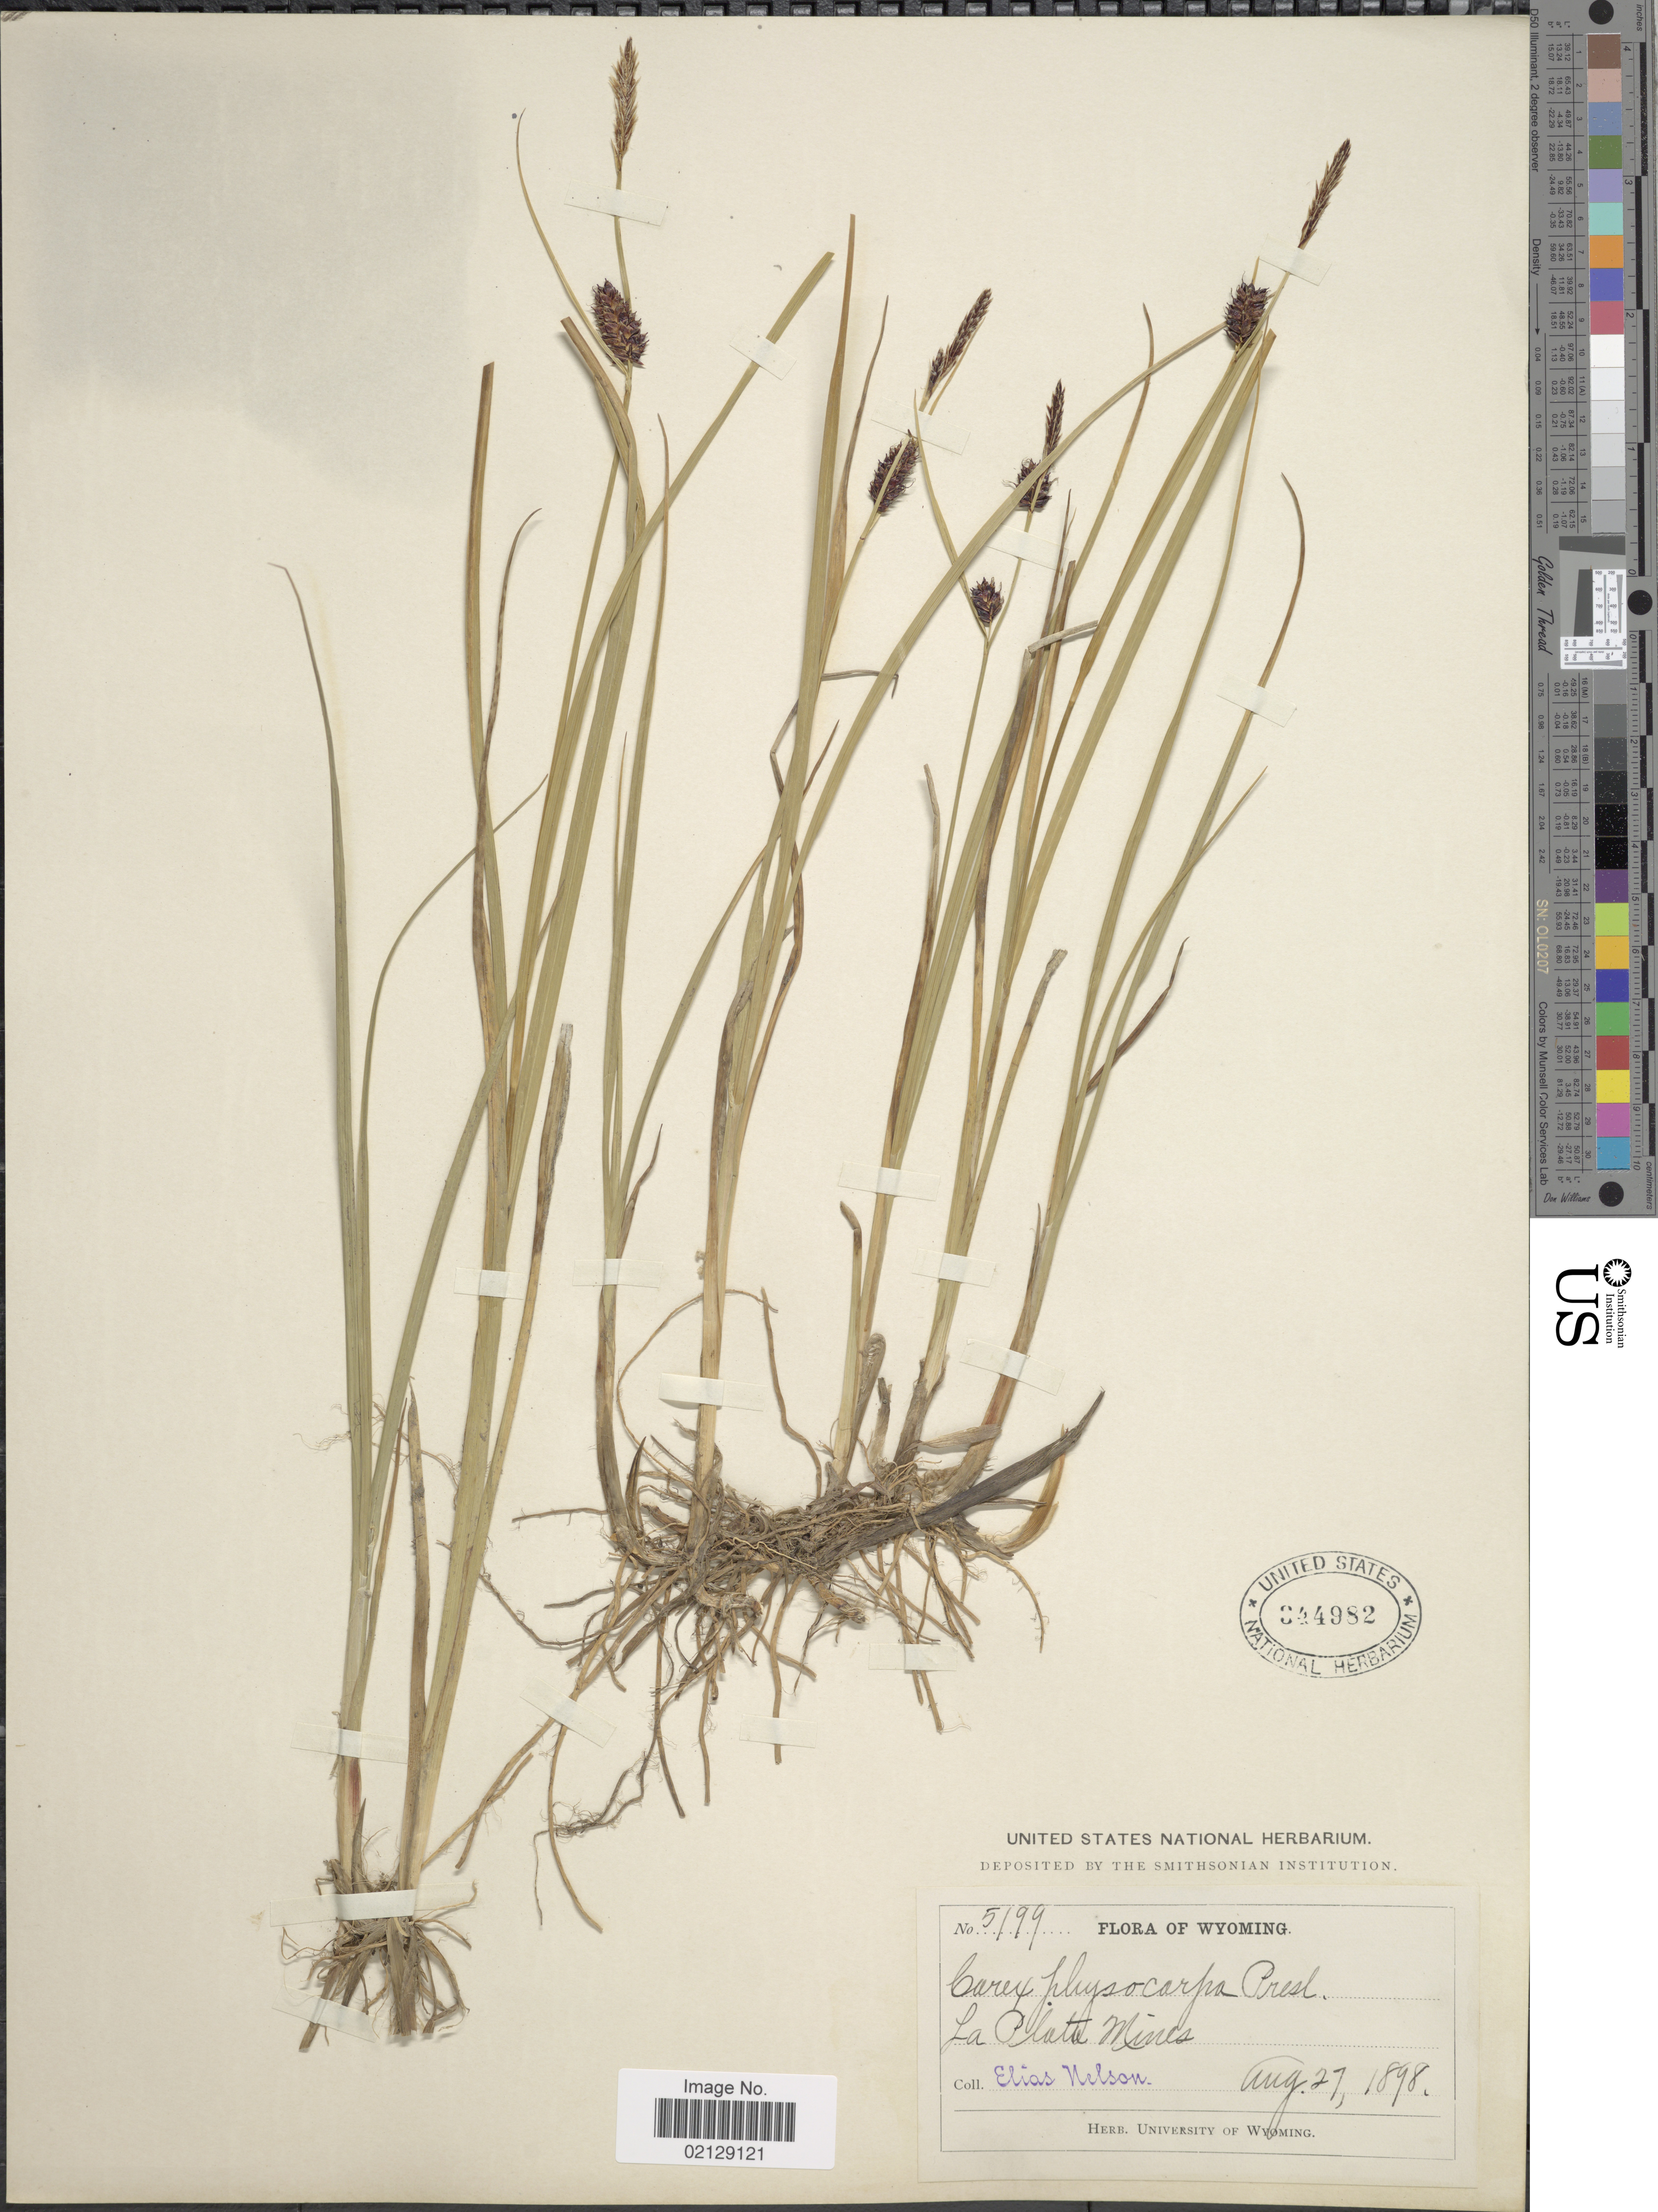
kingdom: Plantae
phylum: Tracheophyta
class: Liliopsida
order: Poales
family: Cyperaceae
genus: Carex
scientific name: Carex saxatilis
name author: L.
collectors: E. Nelson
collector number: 5199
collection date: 1898-08-27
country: United States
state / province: Wyoming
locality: La Platte Mines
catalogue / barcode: US 344982